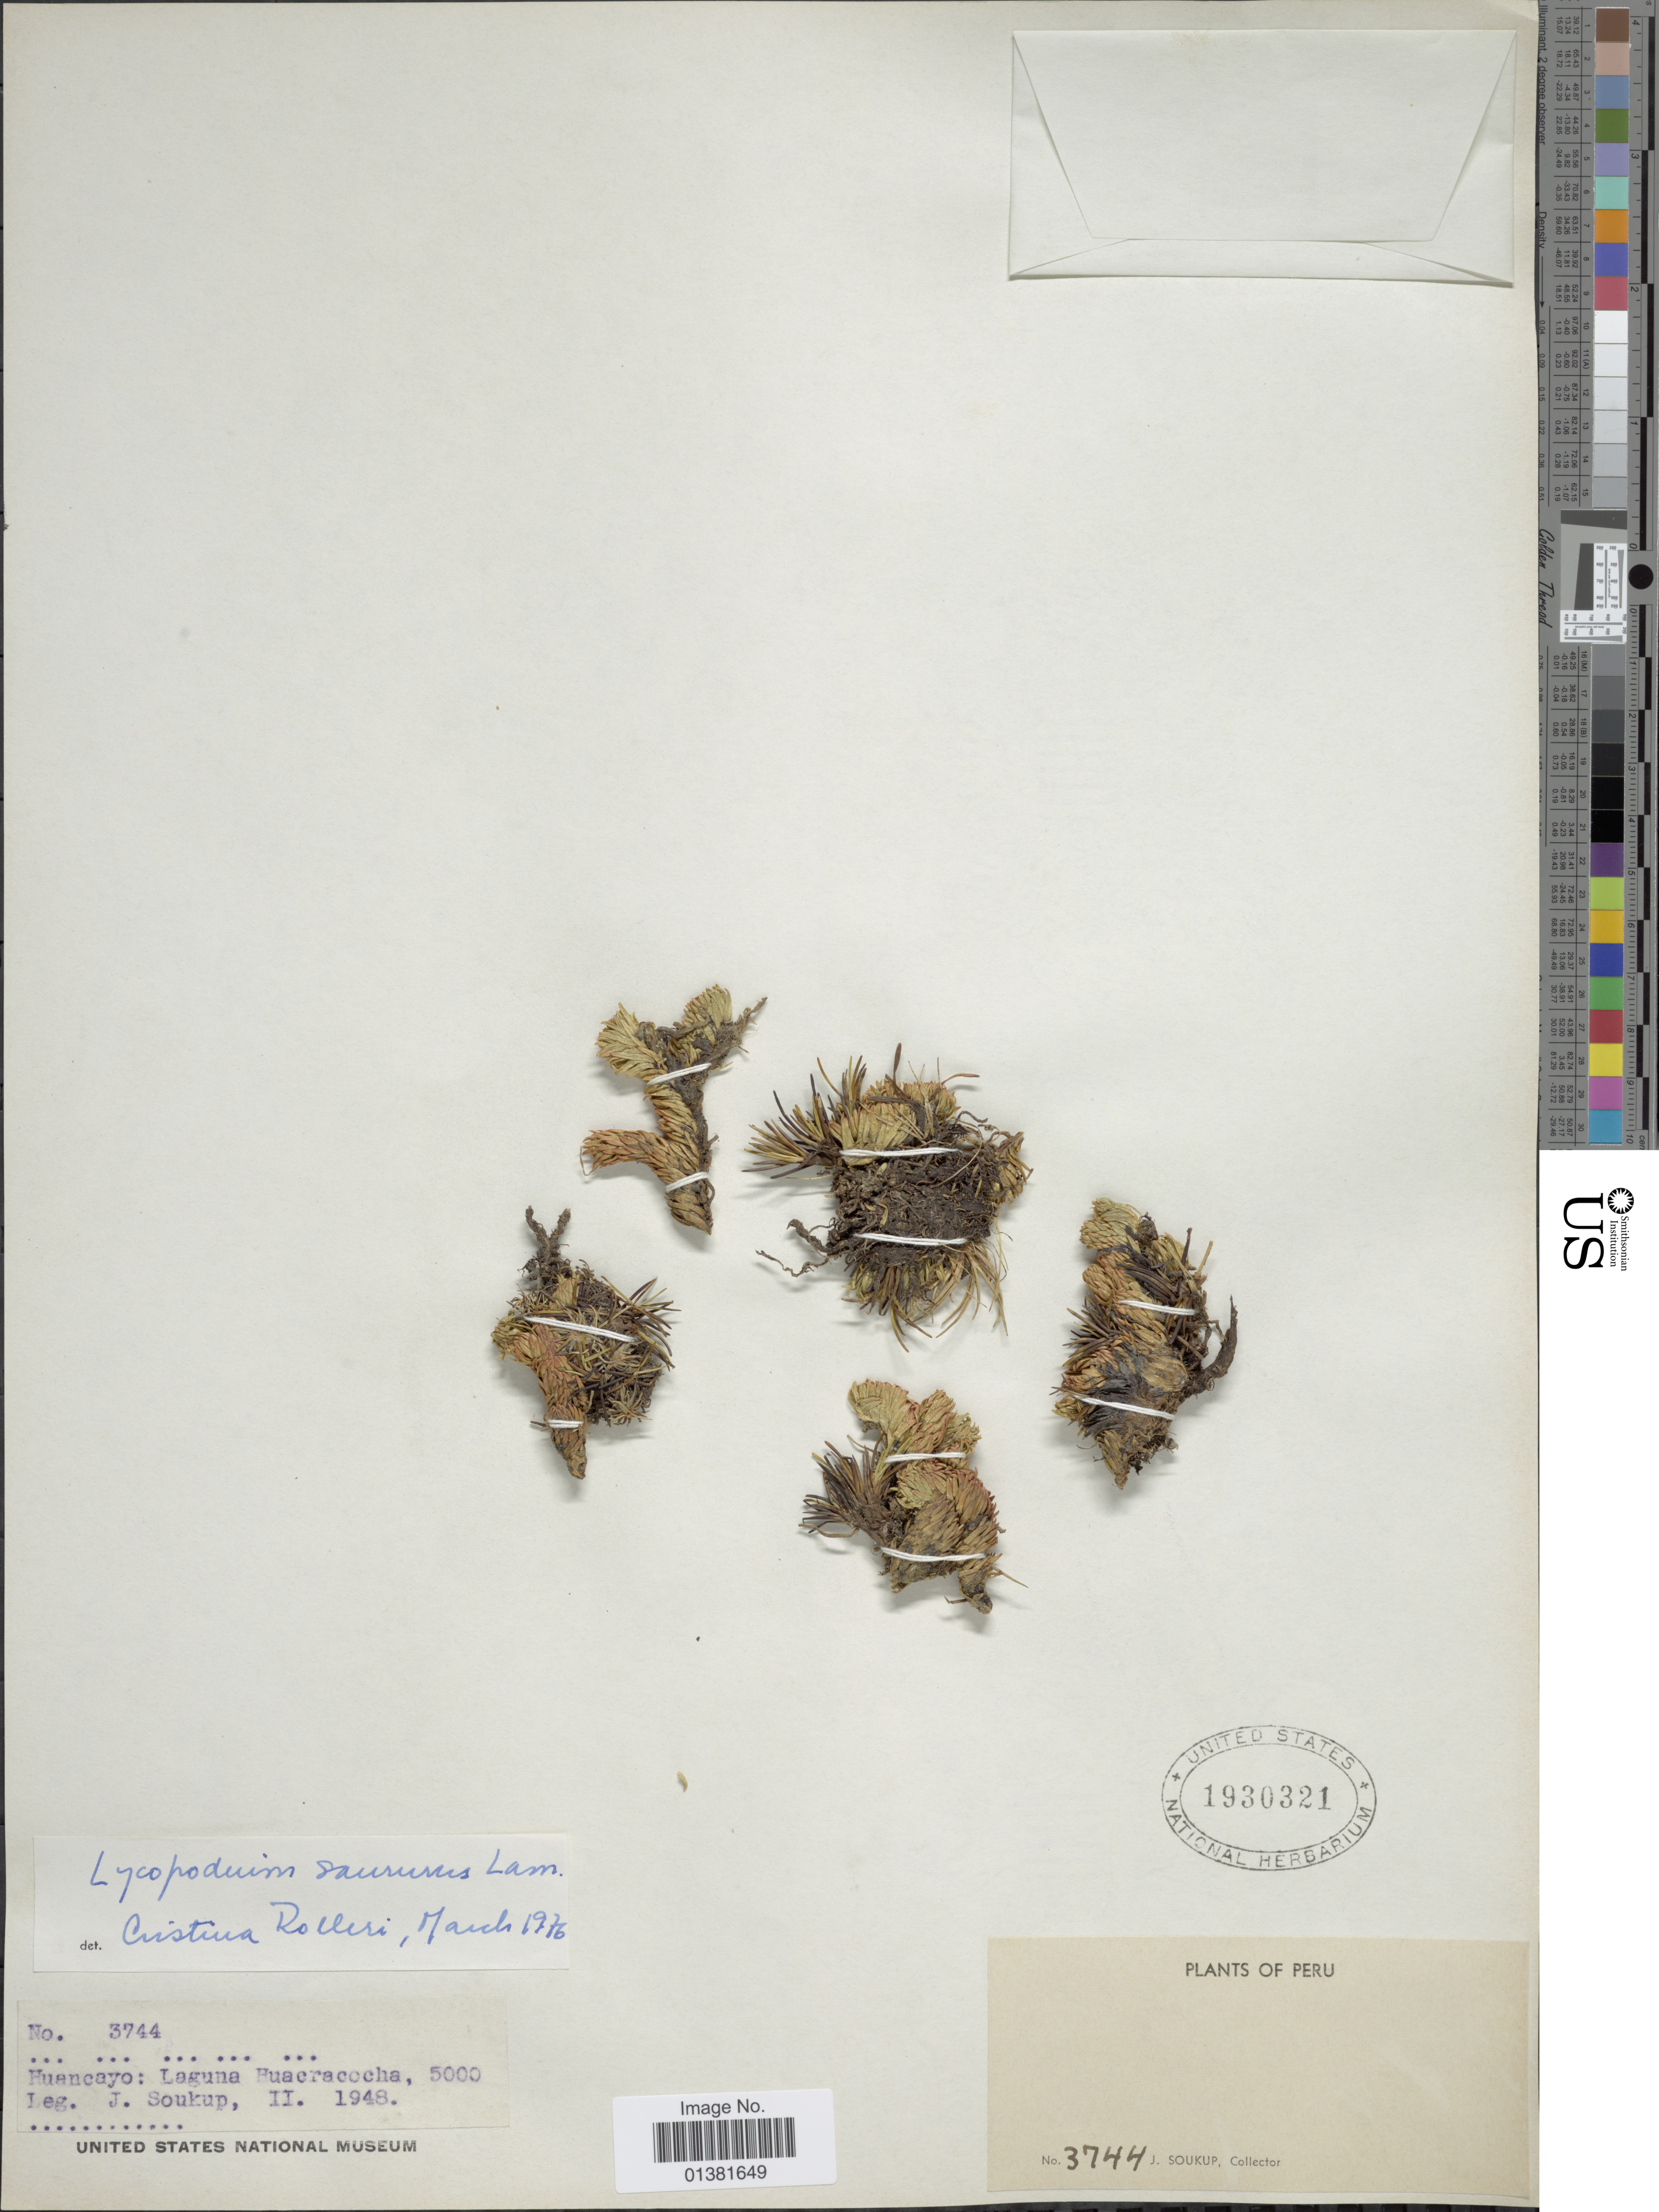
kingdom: Plantae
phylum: Tracheophyta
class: Lycopodiopsida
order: Lycopodiales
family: Lycopodiaceae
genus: Phlegmariurus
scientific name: Phlegmariurus andinus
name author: (Rosenst.) B. Øllg.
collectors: J. Soukup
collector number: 3744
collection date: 1948-02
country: Peru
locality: Huancay: Laguna Huacracocha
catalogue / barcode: US 1930321